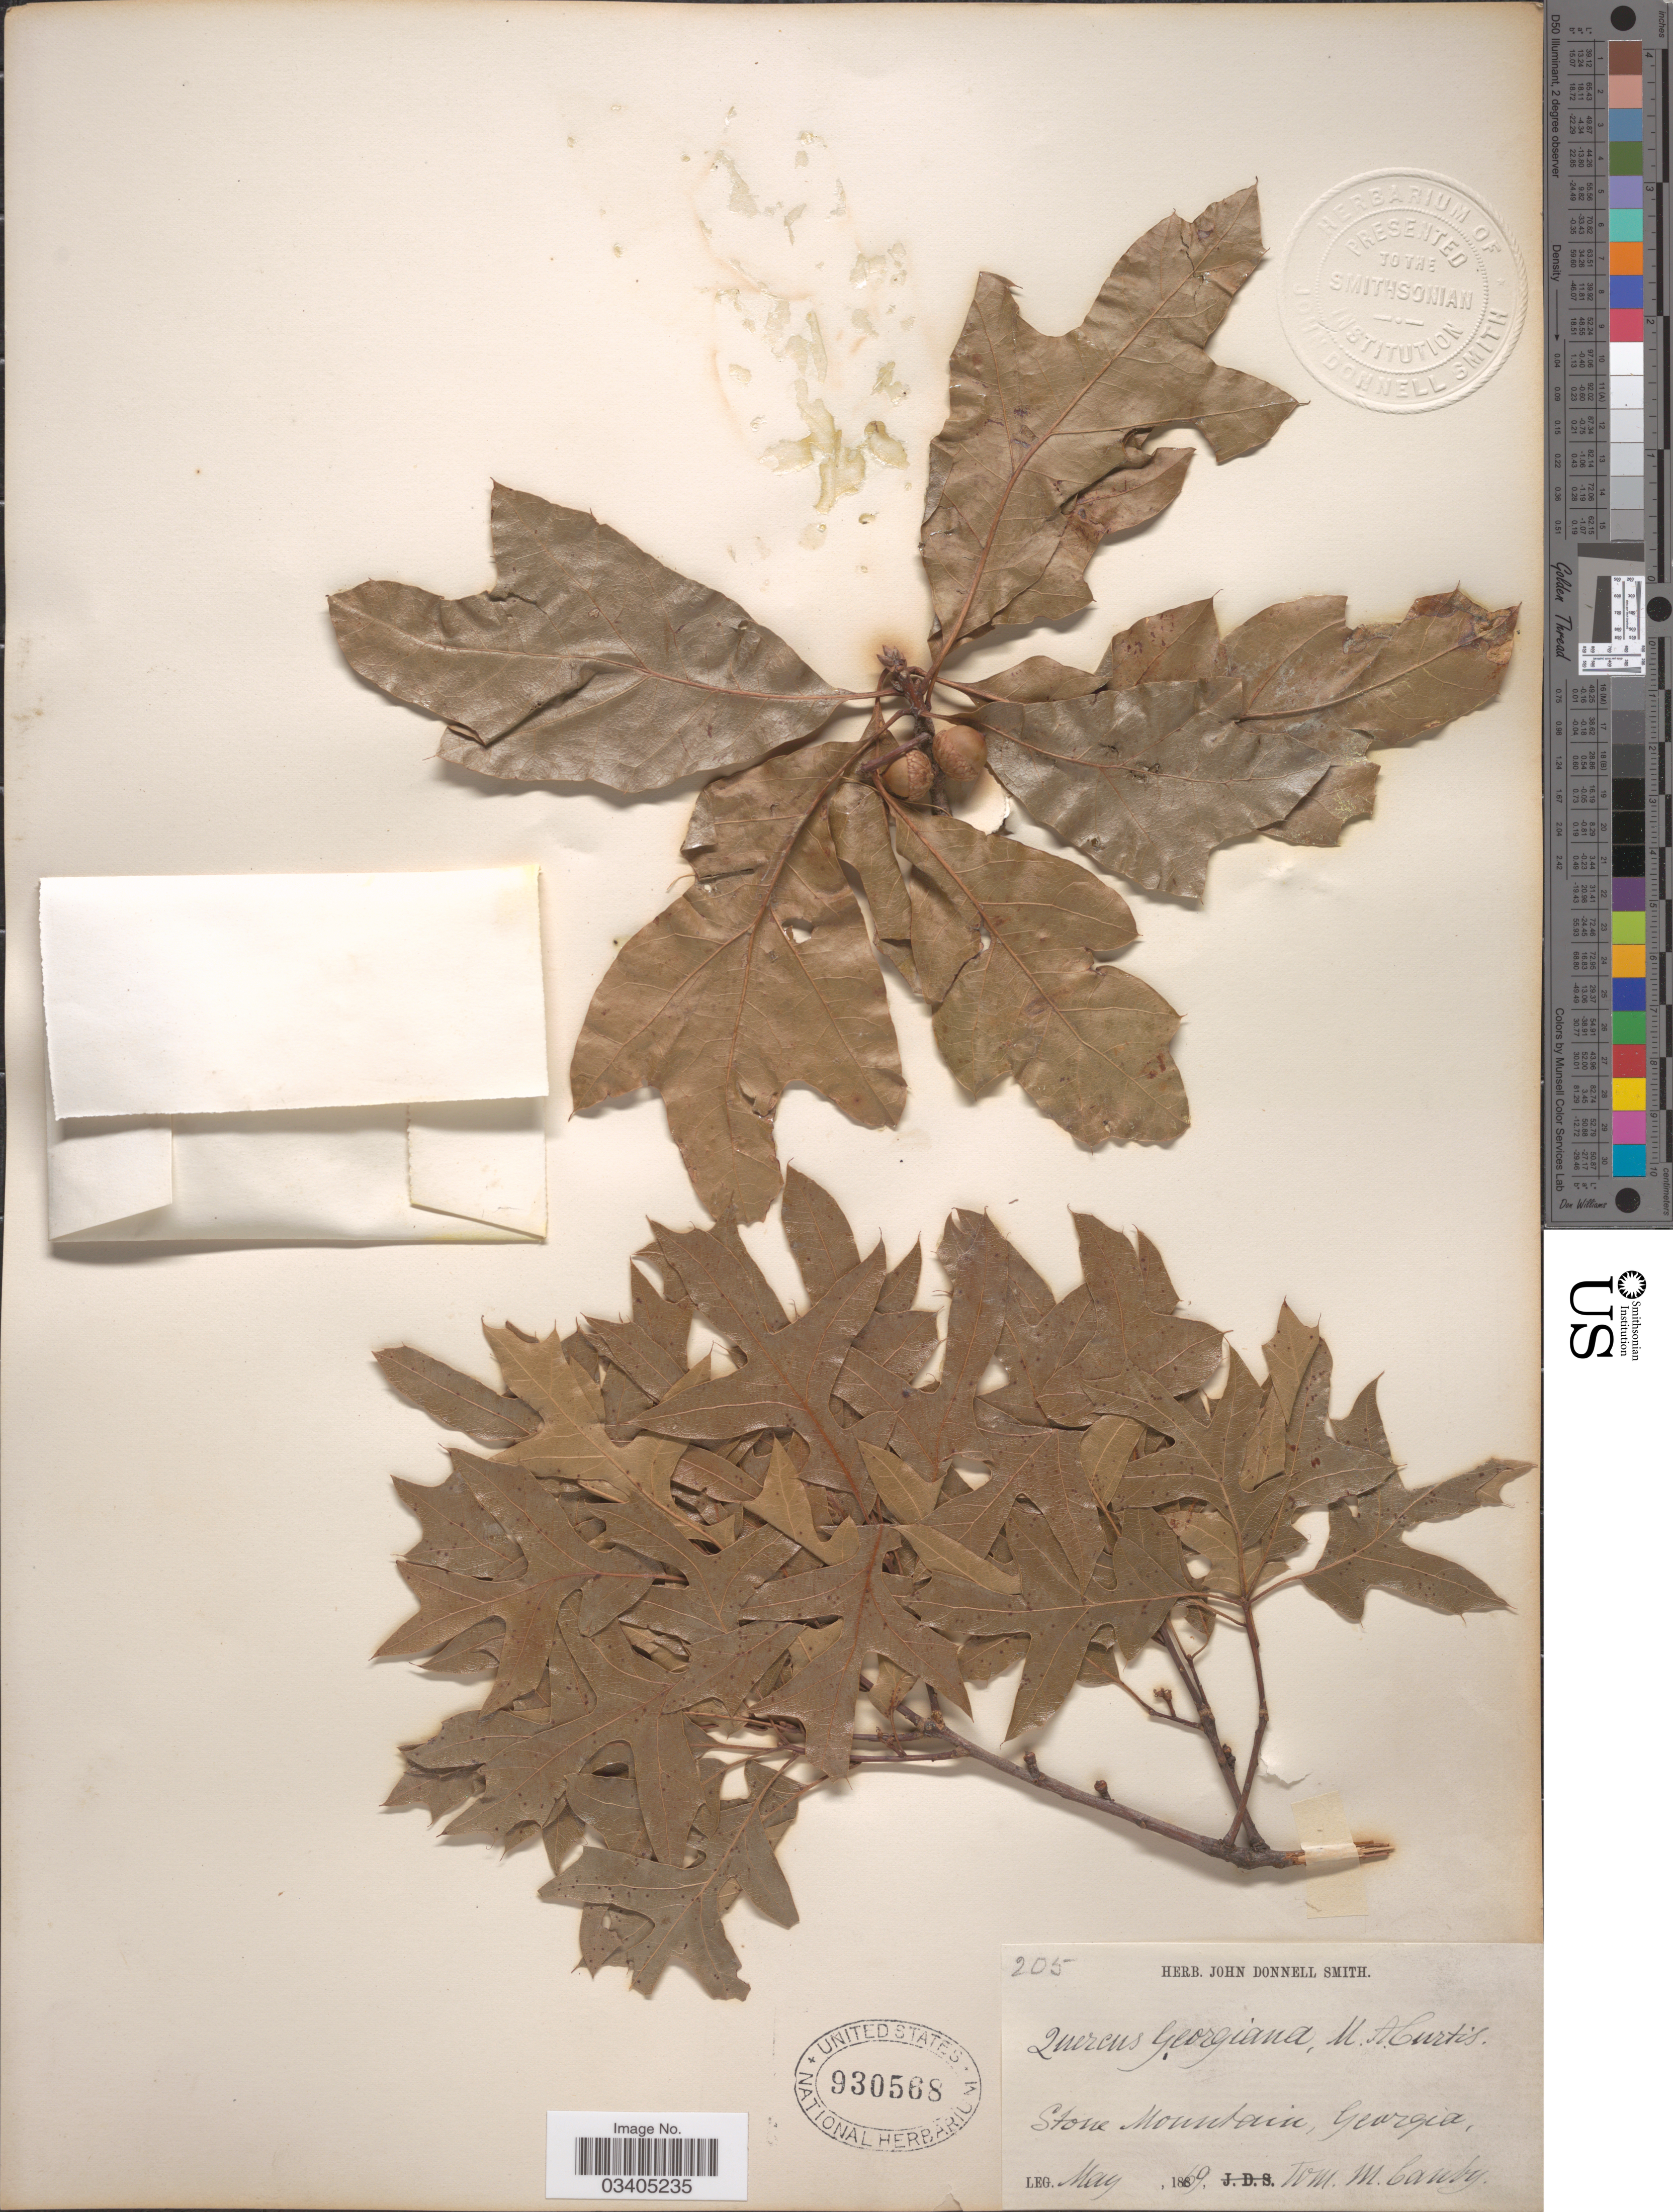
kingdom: Plantae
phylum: Tracheophyta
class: Magnoliopsida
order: Fagales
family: Fagaceae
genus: Quercus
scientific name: Quercus georgiana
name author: M.A. Curtis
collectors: W. M. Canby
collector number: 205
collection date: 1869-05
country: United States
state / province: Georgia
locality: Stone Mountain.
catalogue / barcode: US 930568